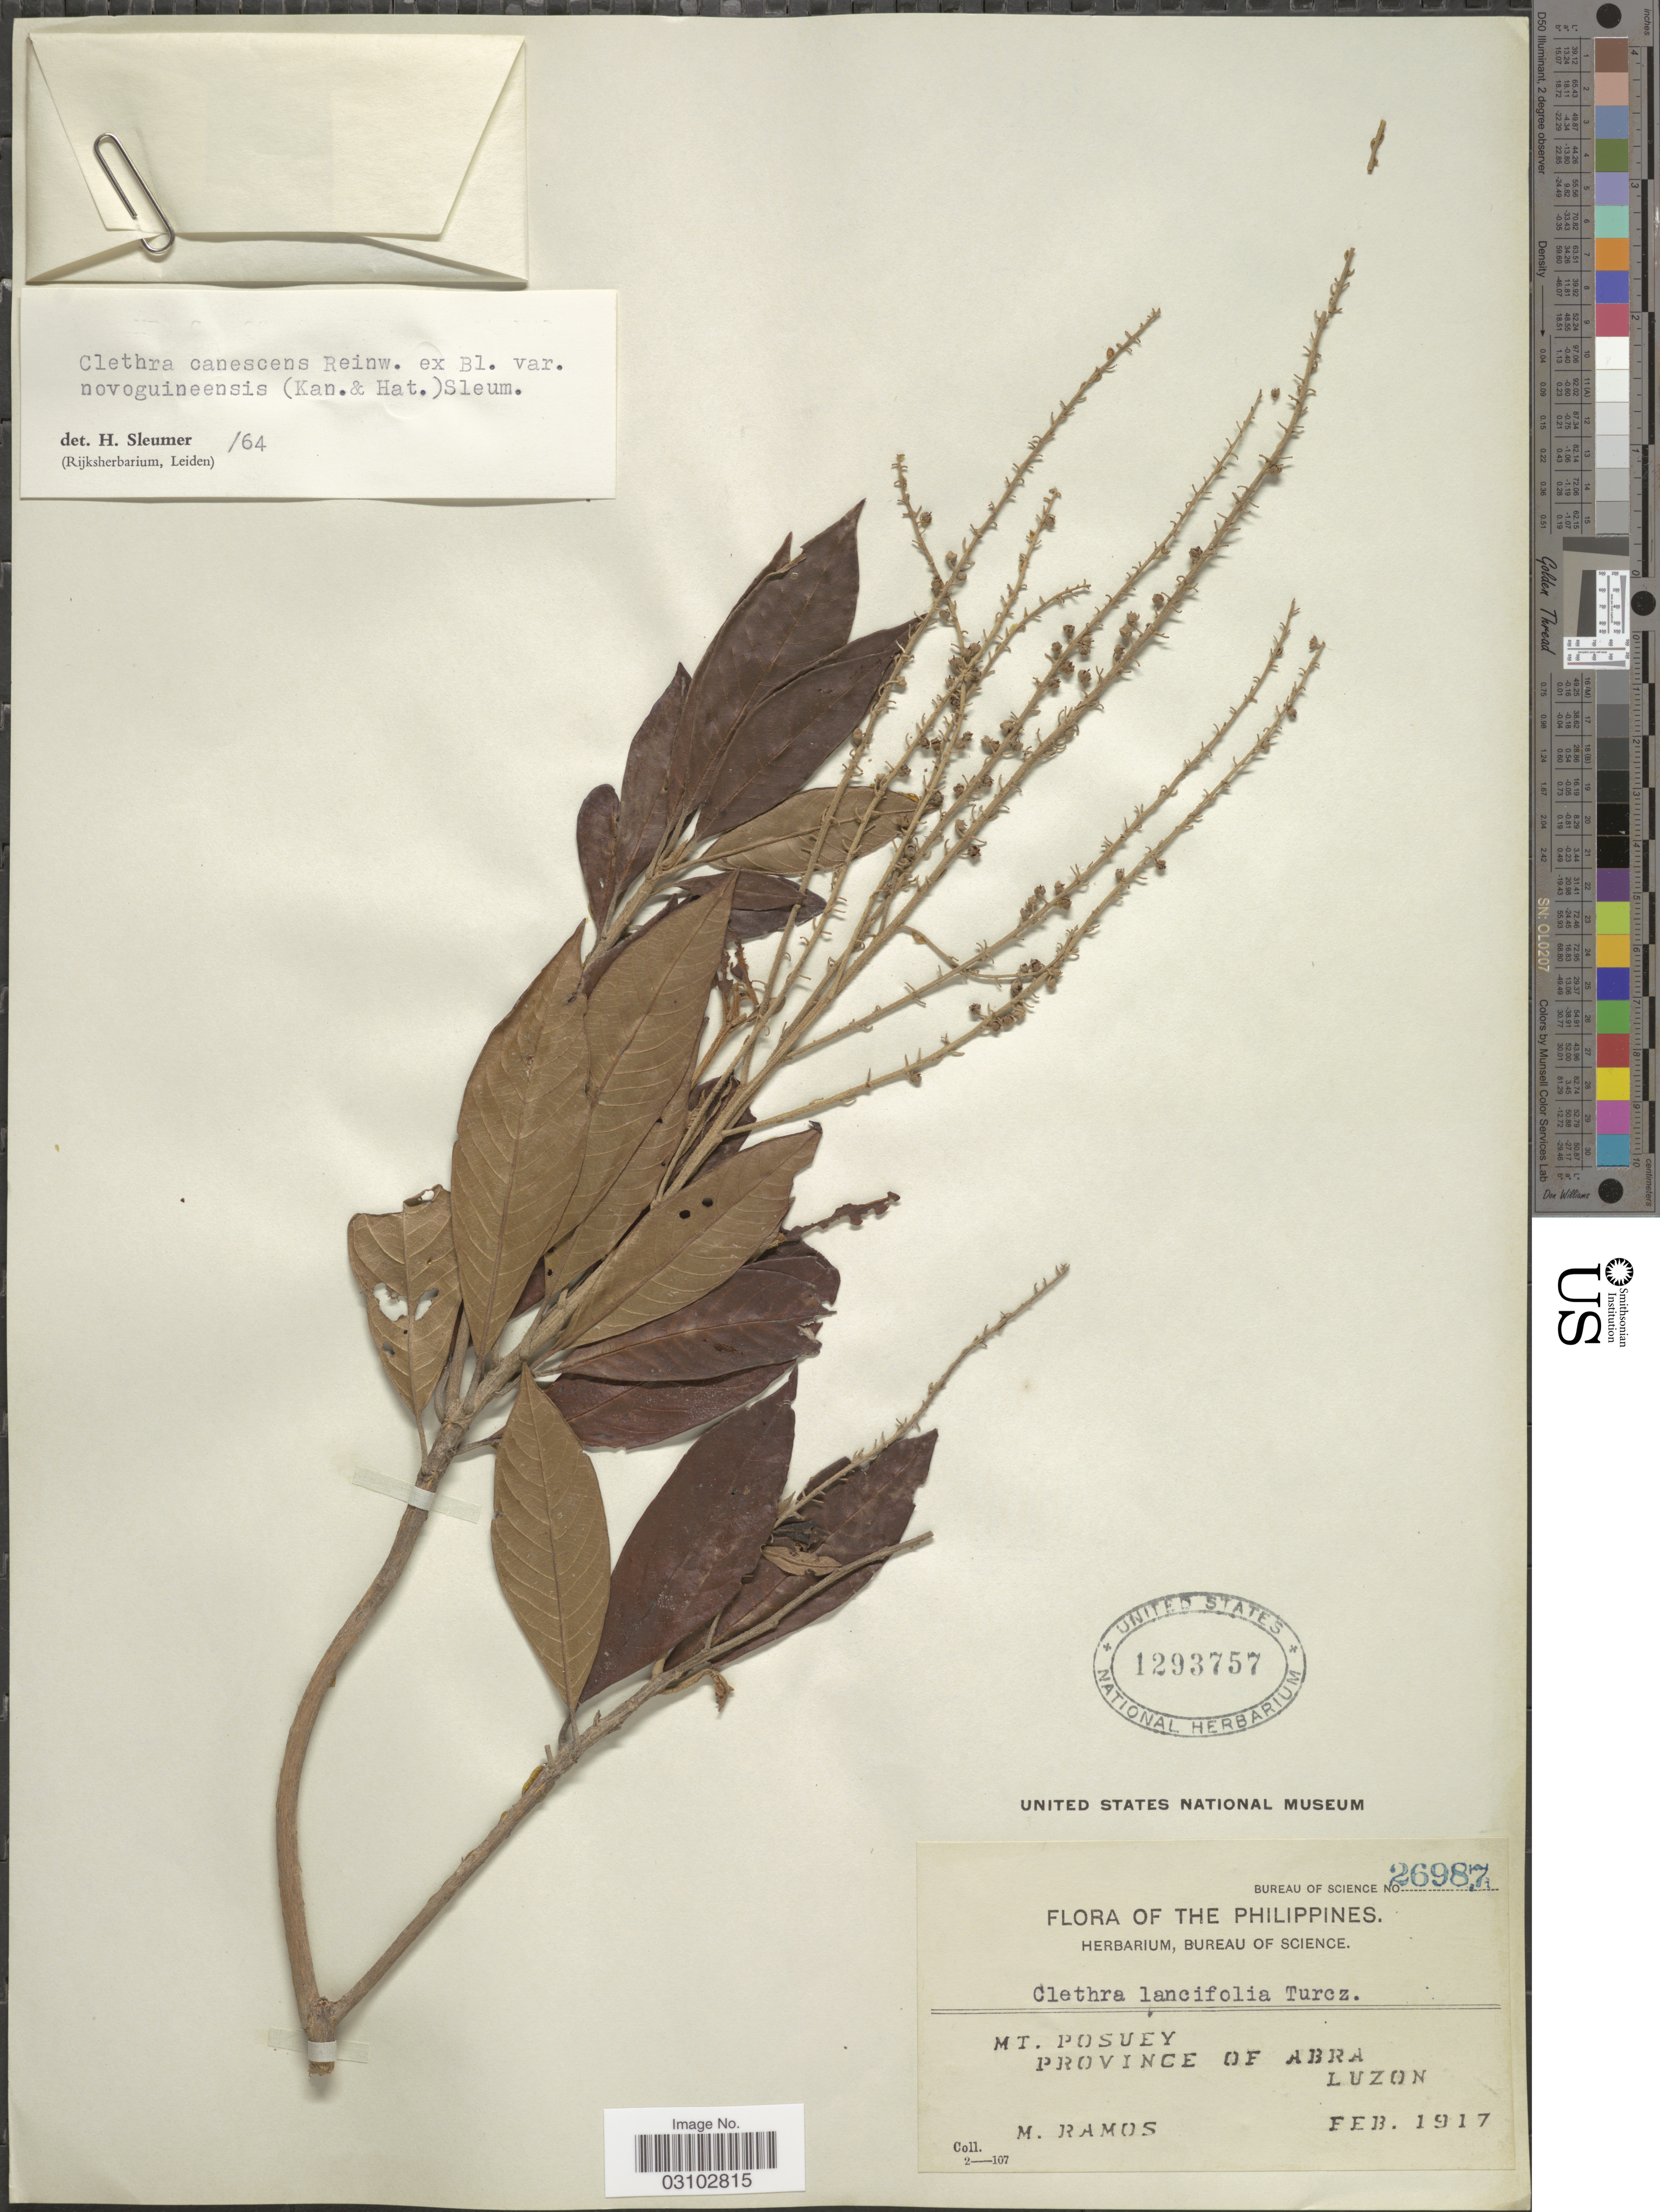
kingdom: Plantae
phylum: Tracheophyta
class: Magnoliopsida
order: Ericales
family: Clethraceae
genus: Clethra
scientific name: Clethra canescens var. novoguineensis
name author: (Kaneh. & Hatus.) Sleumer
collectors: M. Ramos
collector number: Bureau of Science 26987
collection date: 1917-02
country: Philippines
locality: Mt. Posuey, Province of Abra, Luzon.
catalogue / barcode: US 1293757